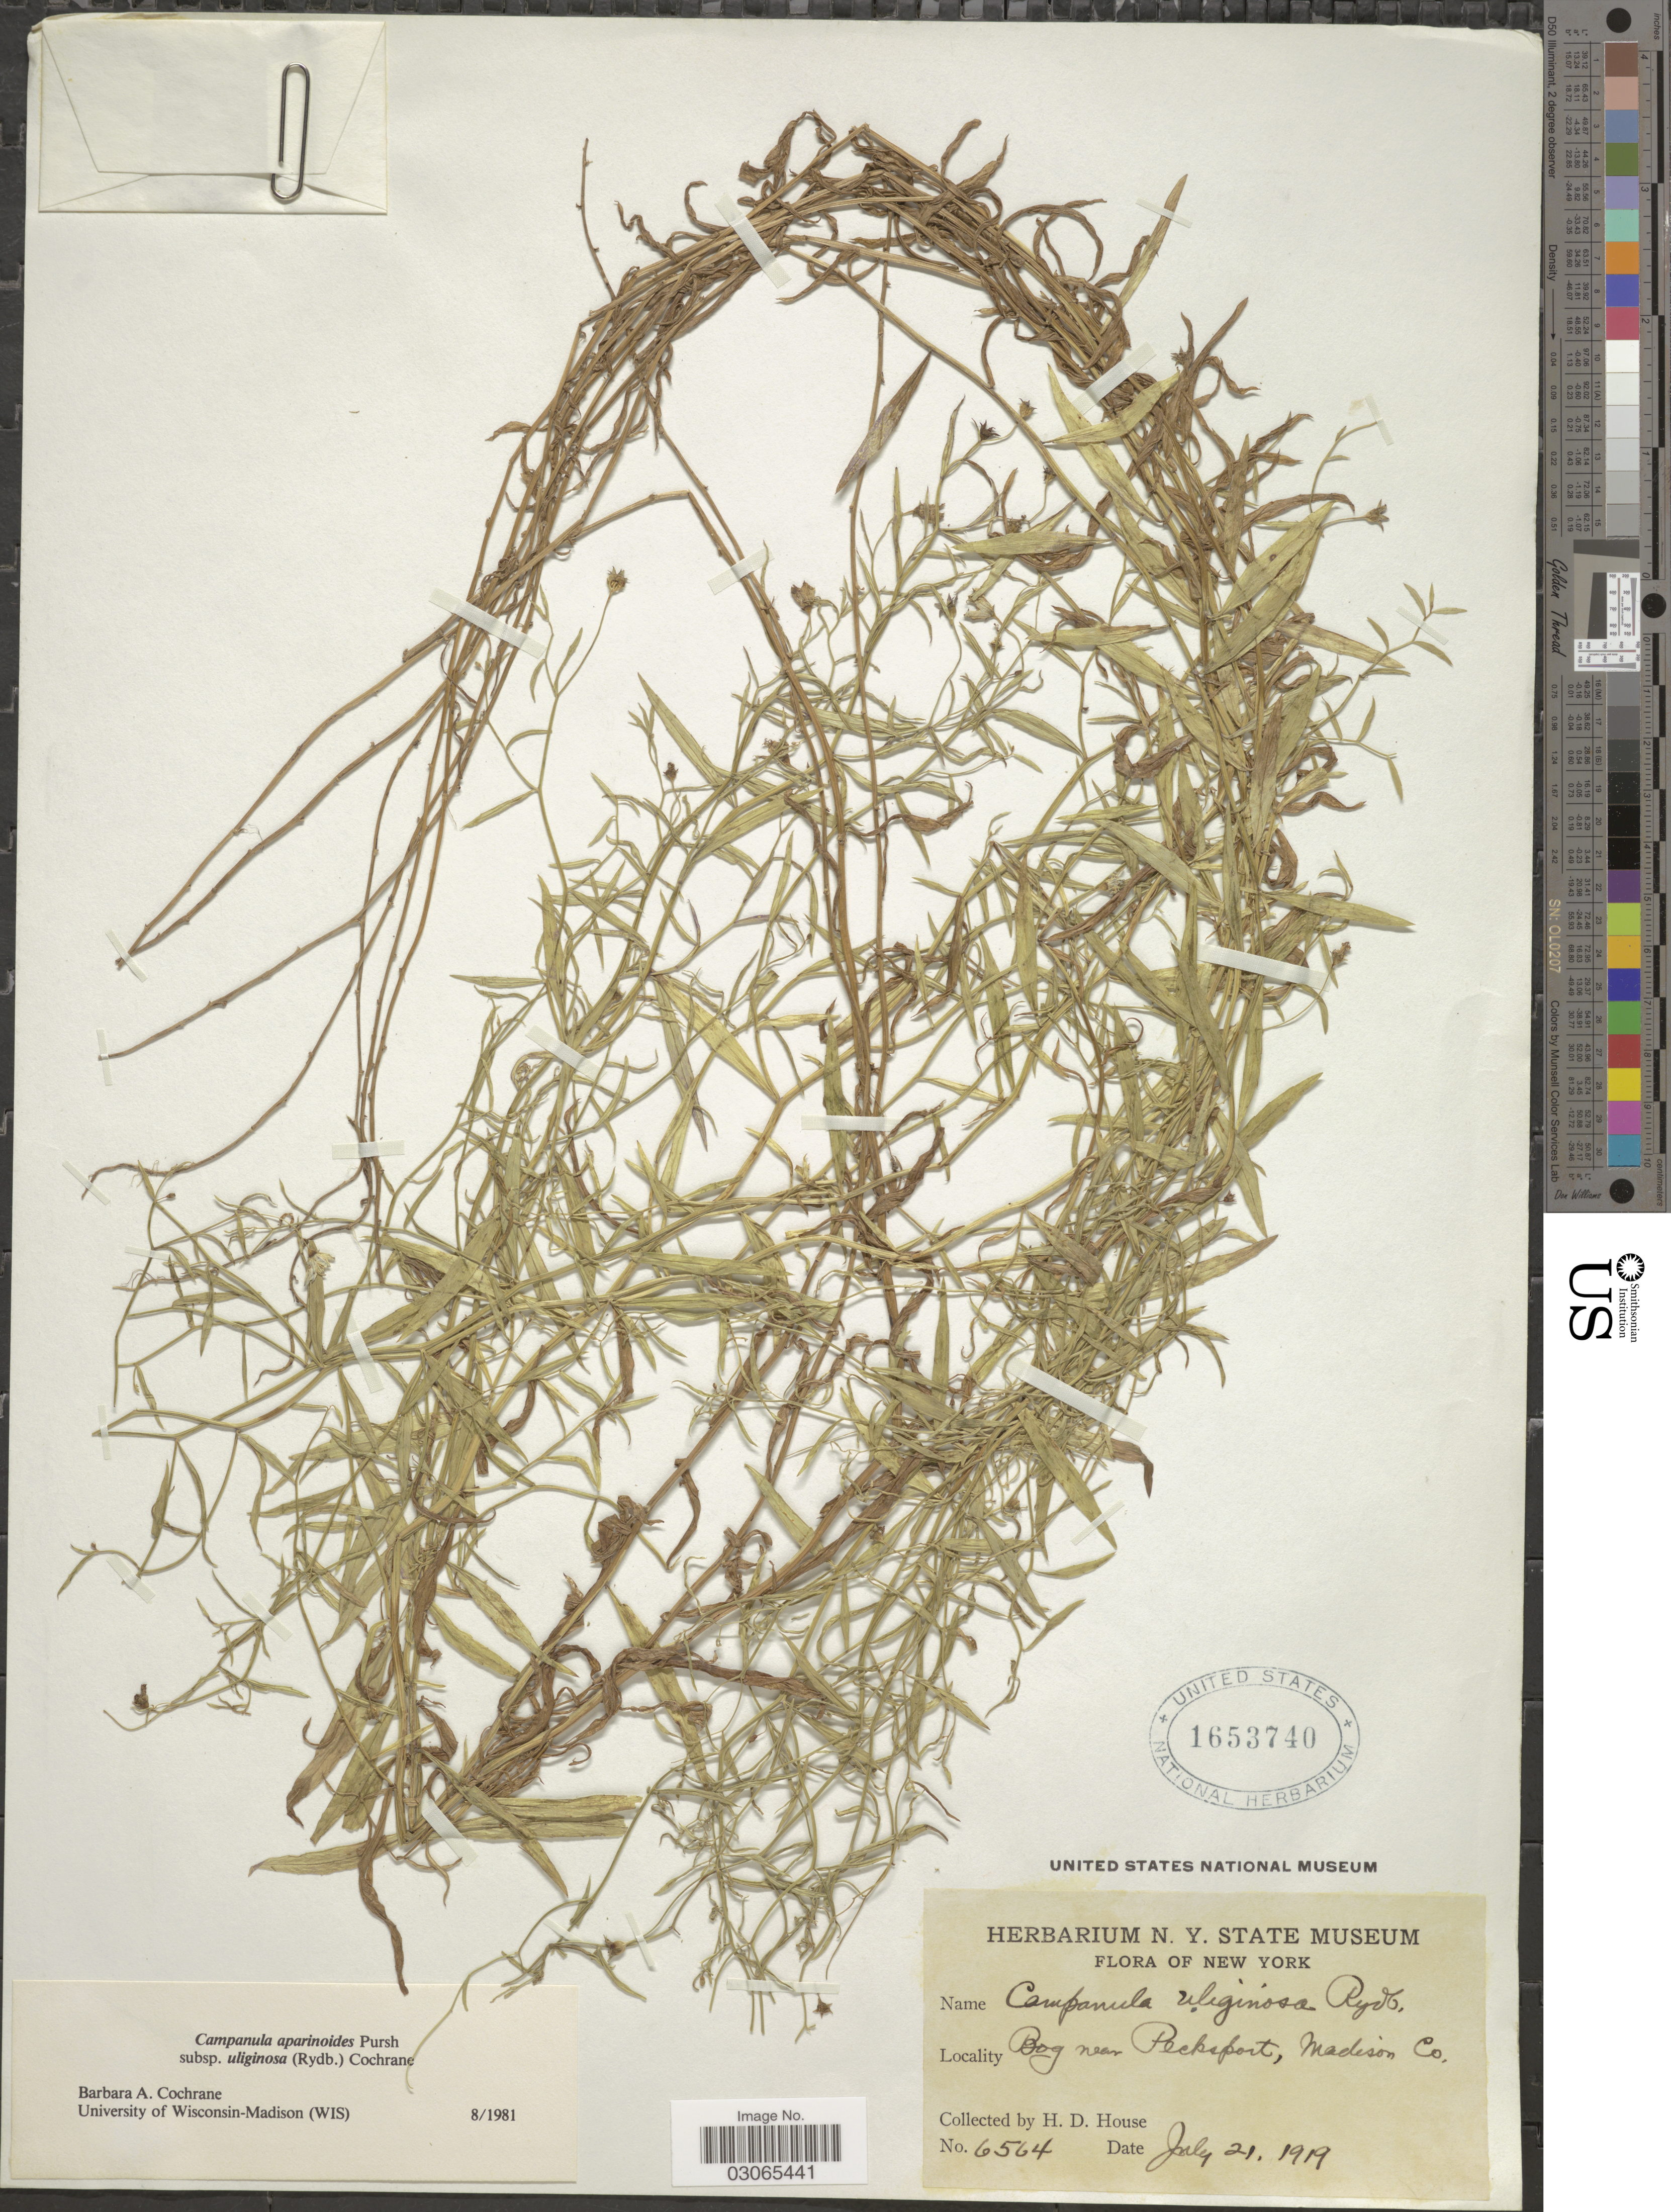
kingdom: Plantae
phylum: Tracheophyta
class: Magnoliopsida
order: Asterales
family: Campanulaceae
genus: Campanula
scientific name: Campanula aparinoides var. uliginosa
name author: (Rydb.) Gleason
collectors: H. D. House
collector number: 6564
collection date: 1919-07-21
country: United States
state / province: New York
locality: Bog near Pecksport, Madison Co.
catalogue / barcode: US 1653740